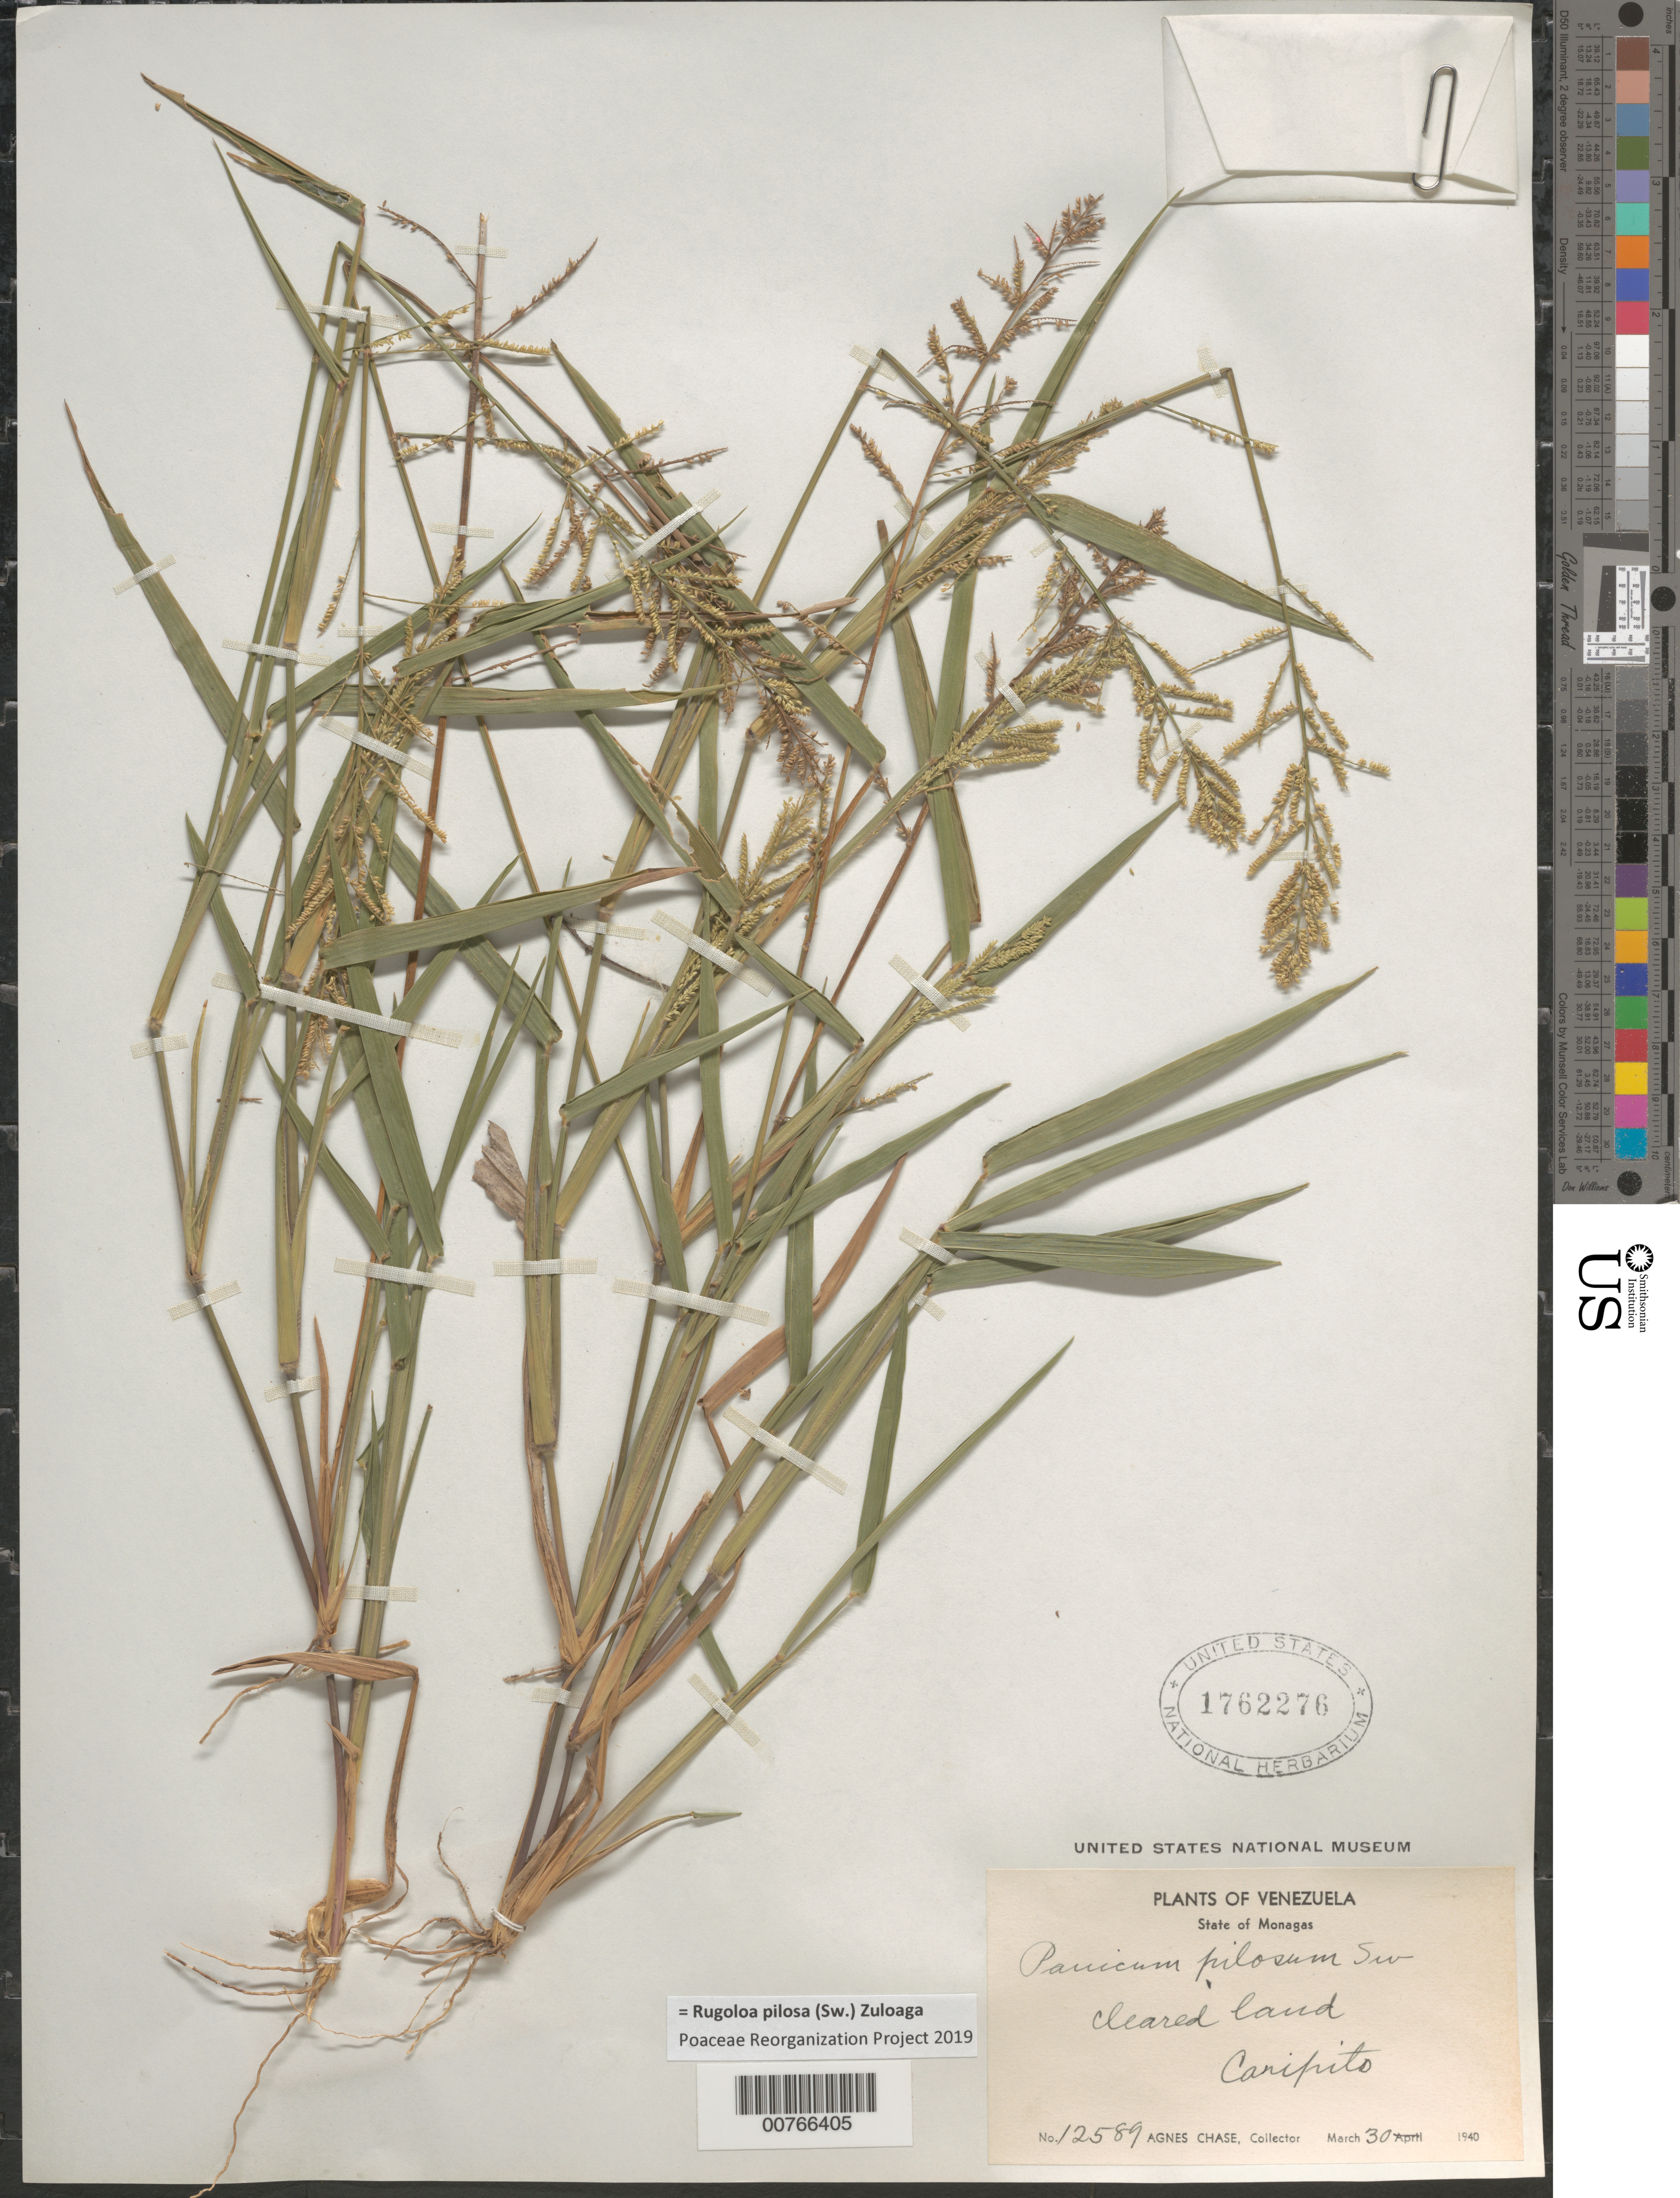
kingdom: Plantae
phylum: Tracheophyta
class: Liliopsida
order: Poales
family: Poaceae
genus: Panicum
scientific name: Panicum pilosum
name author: Sw.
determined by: Chase, [M.] Agnes, (US)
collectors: A. Chase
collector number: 12589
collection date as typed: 30 Mar 1940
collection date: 1940-03-30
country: Venezuela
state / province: Monagas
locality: Caripito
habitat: cleared land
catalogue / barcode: US 1762276